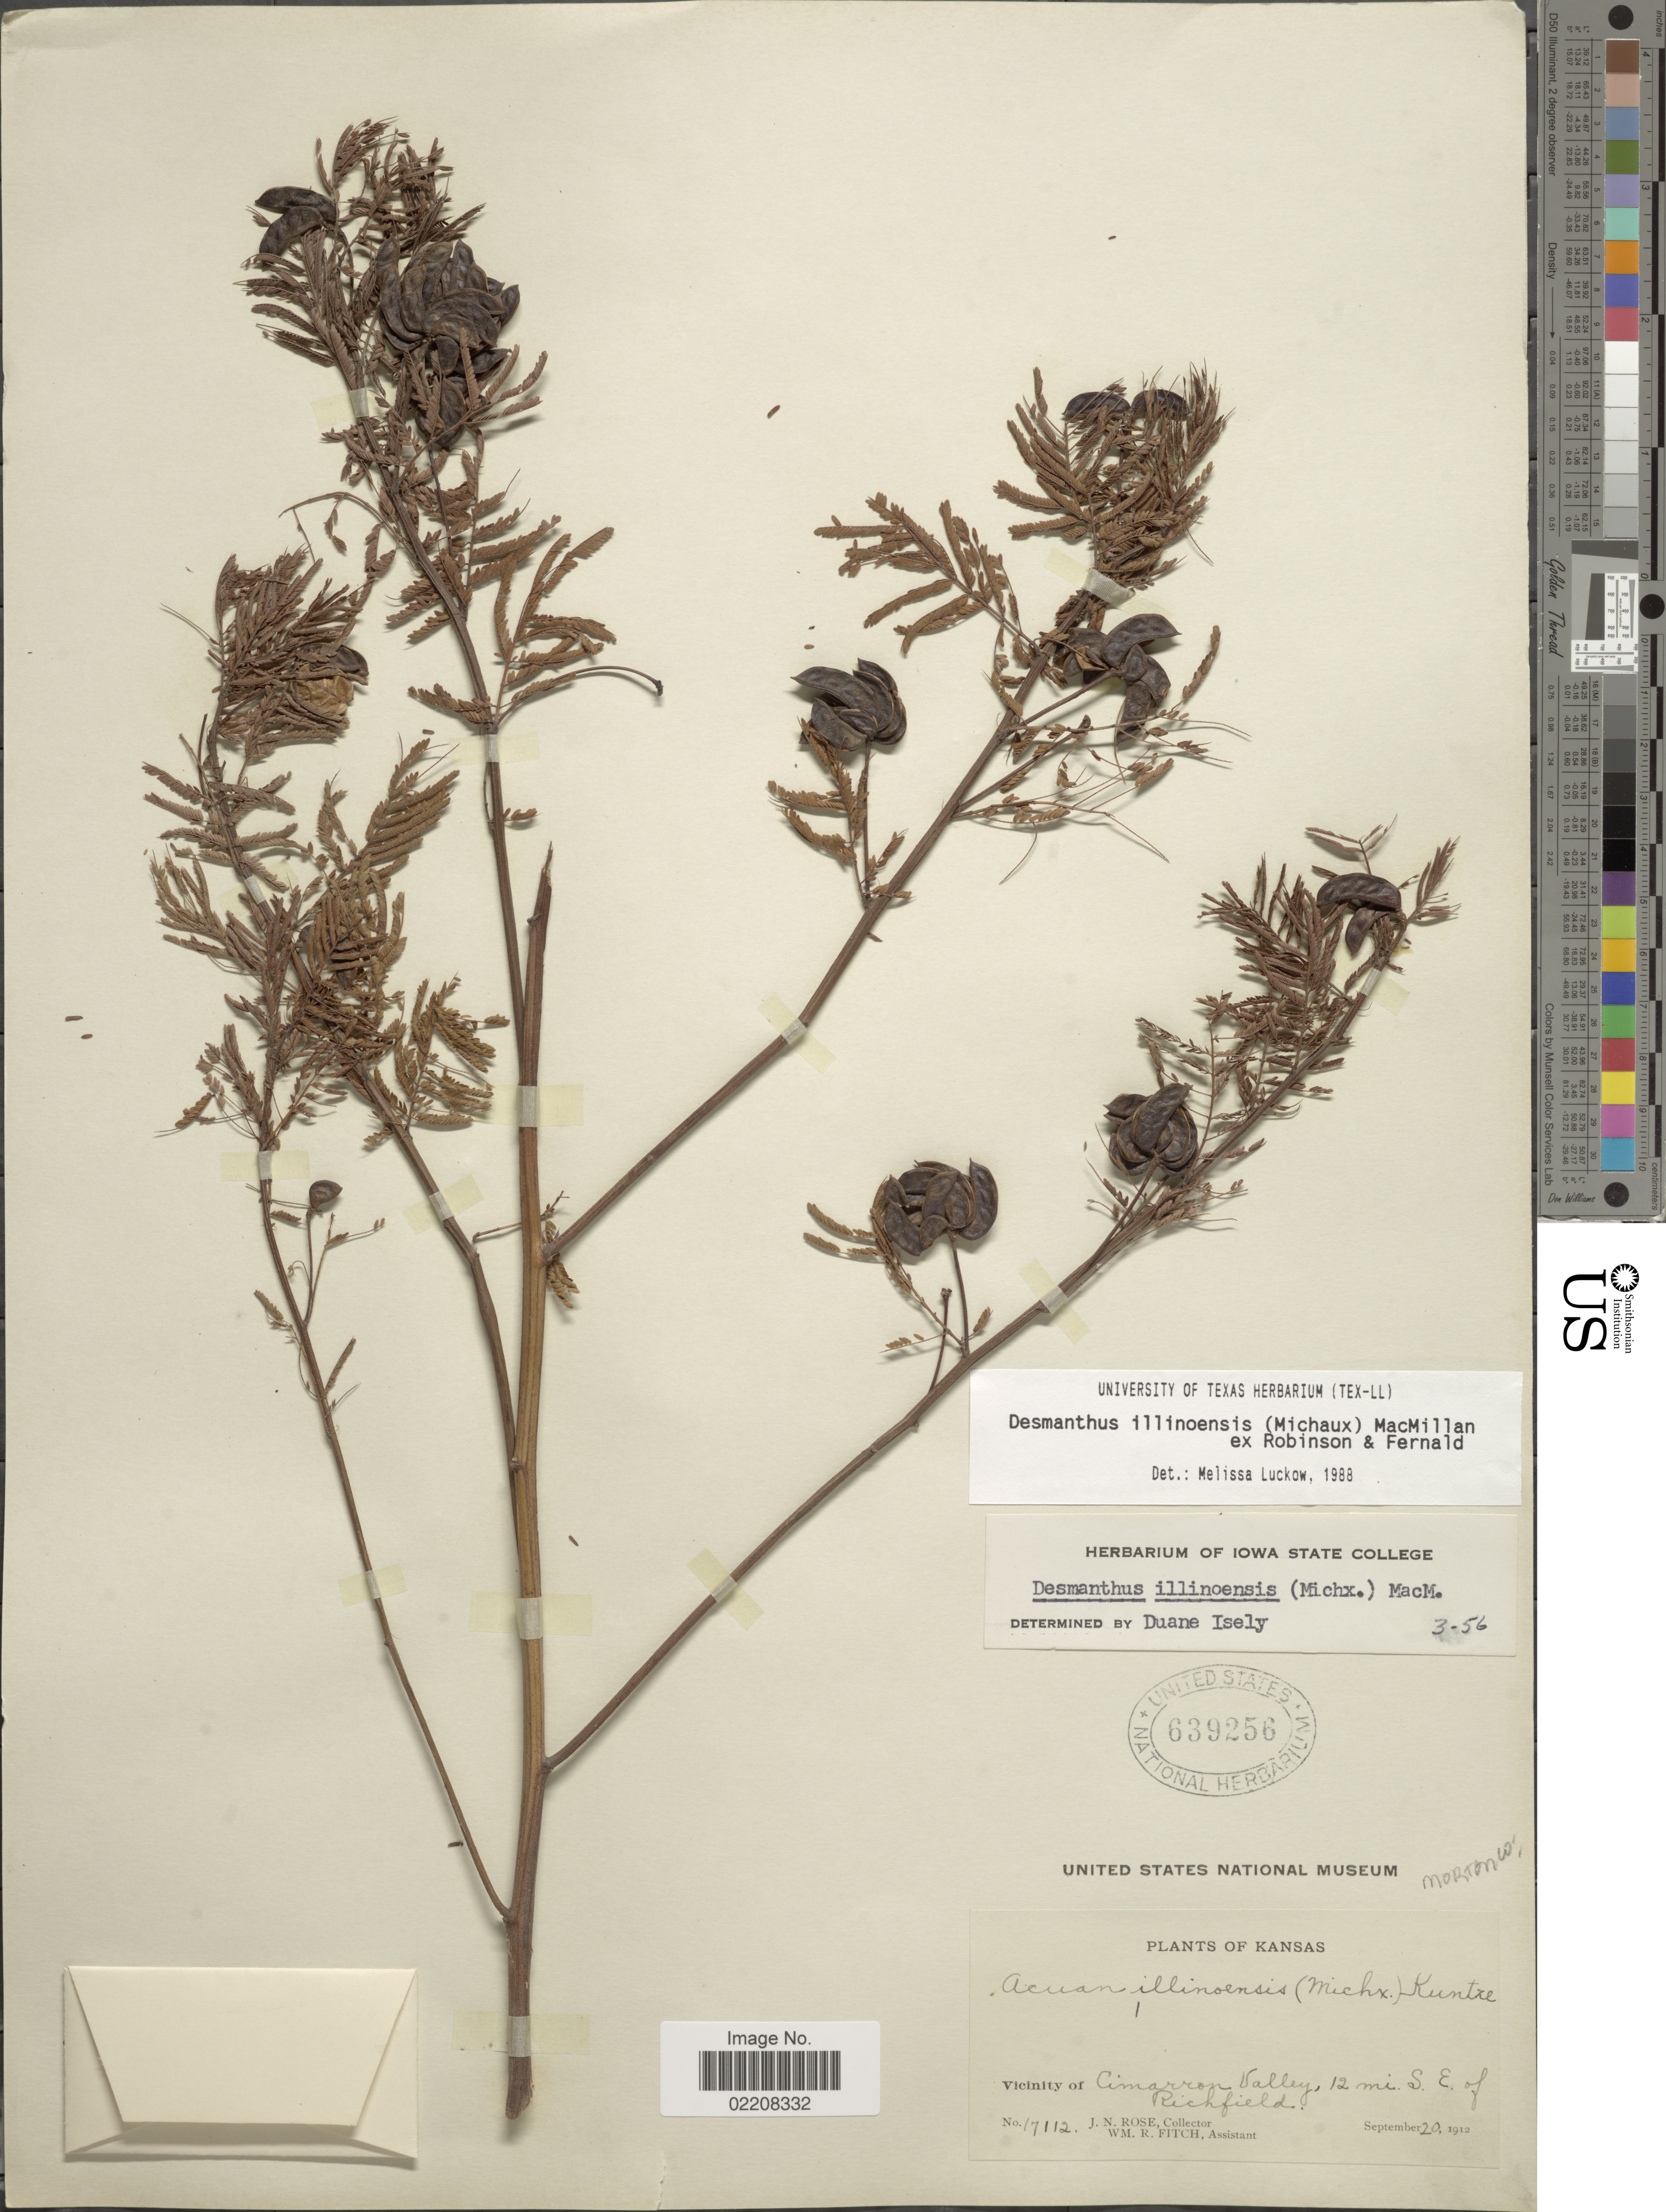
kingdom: Plantae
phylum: Tracheophyta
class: Magnoliopsida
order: Fabales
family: Fabaceae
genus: Desmanthus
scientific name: Desmanthus illinoensis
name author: (Michx.) MacMill.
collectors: J. N. Rose & W. R. Fitch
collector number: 17112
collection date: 1912-09-20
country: United States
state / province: Kansas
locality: Vicinity of Cimarron Valley, 12 mi. S.E. of Richfield. Morton Co.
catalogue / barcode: US 639256